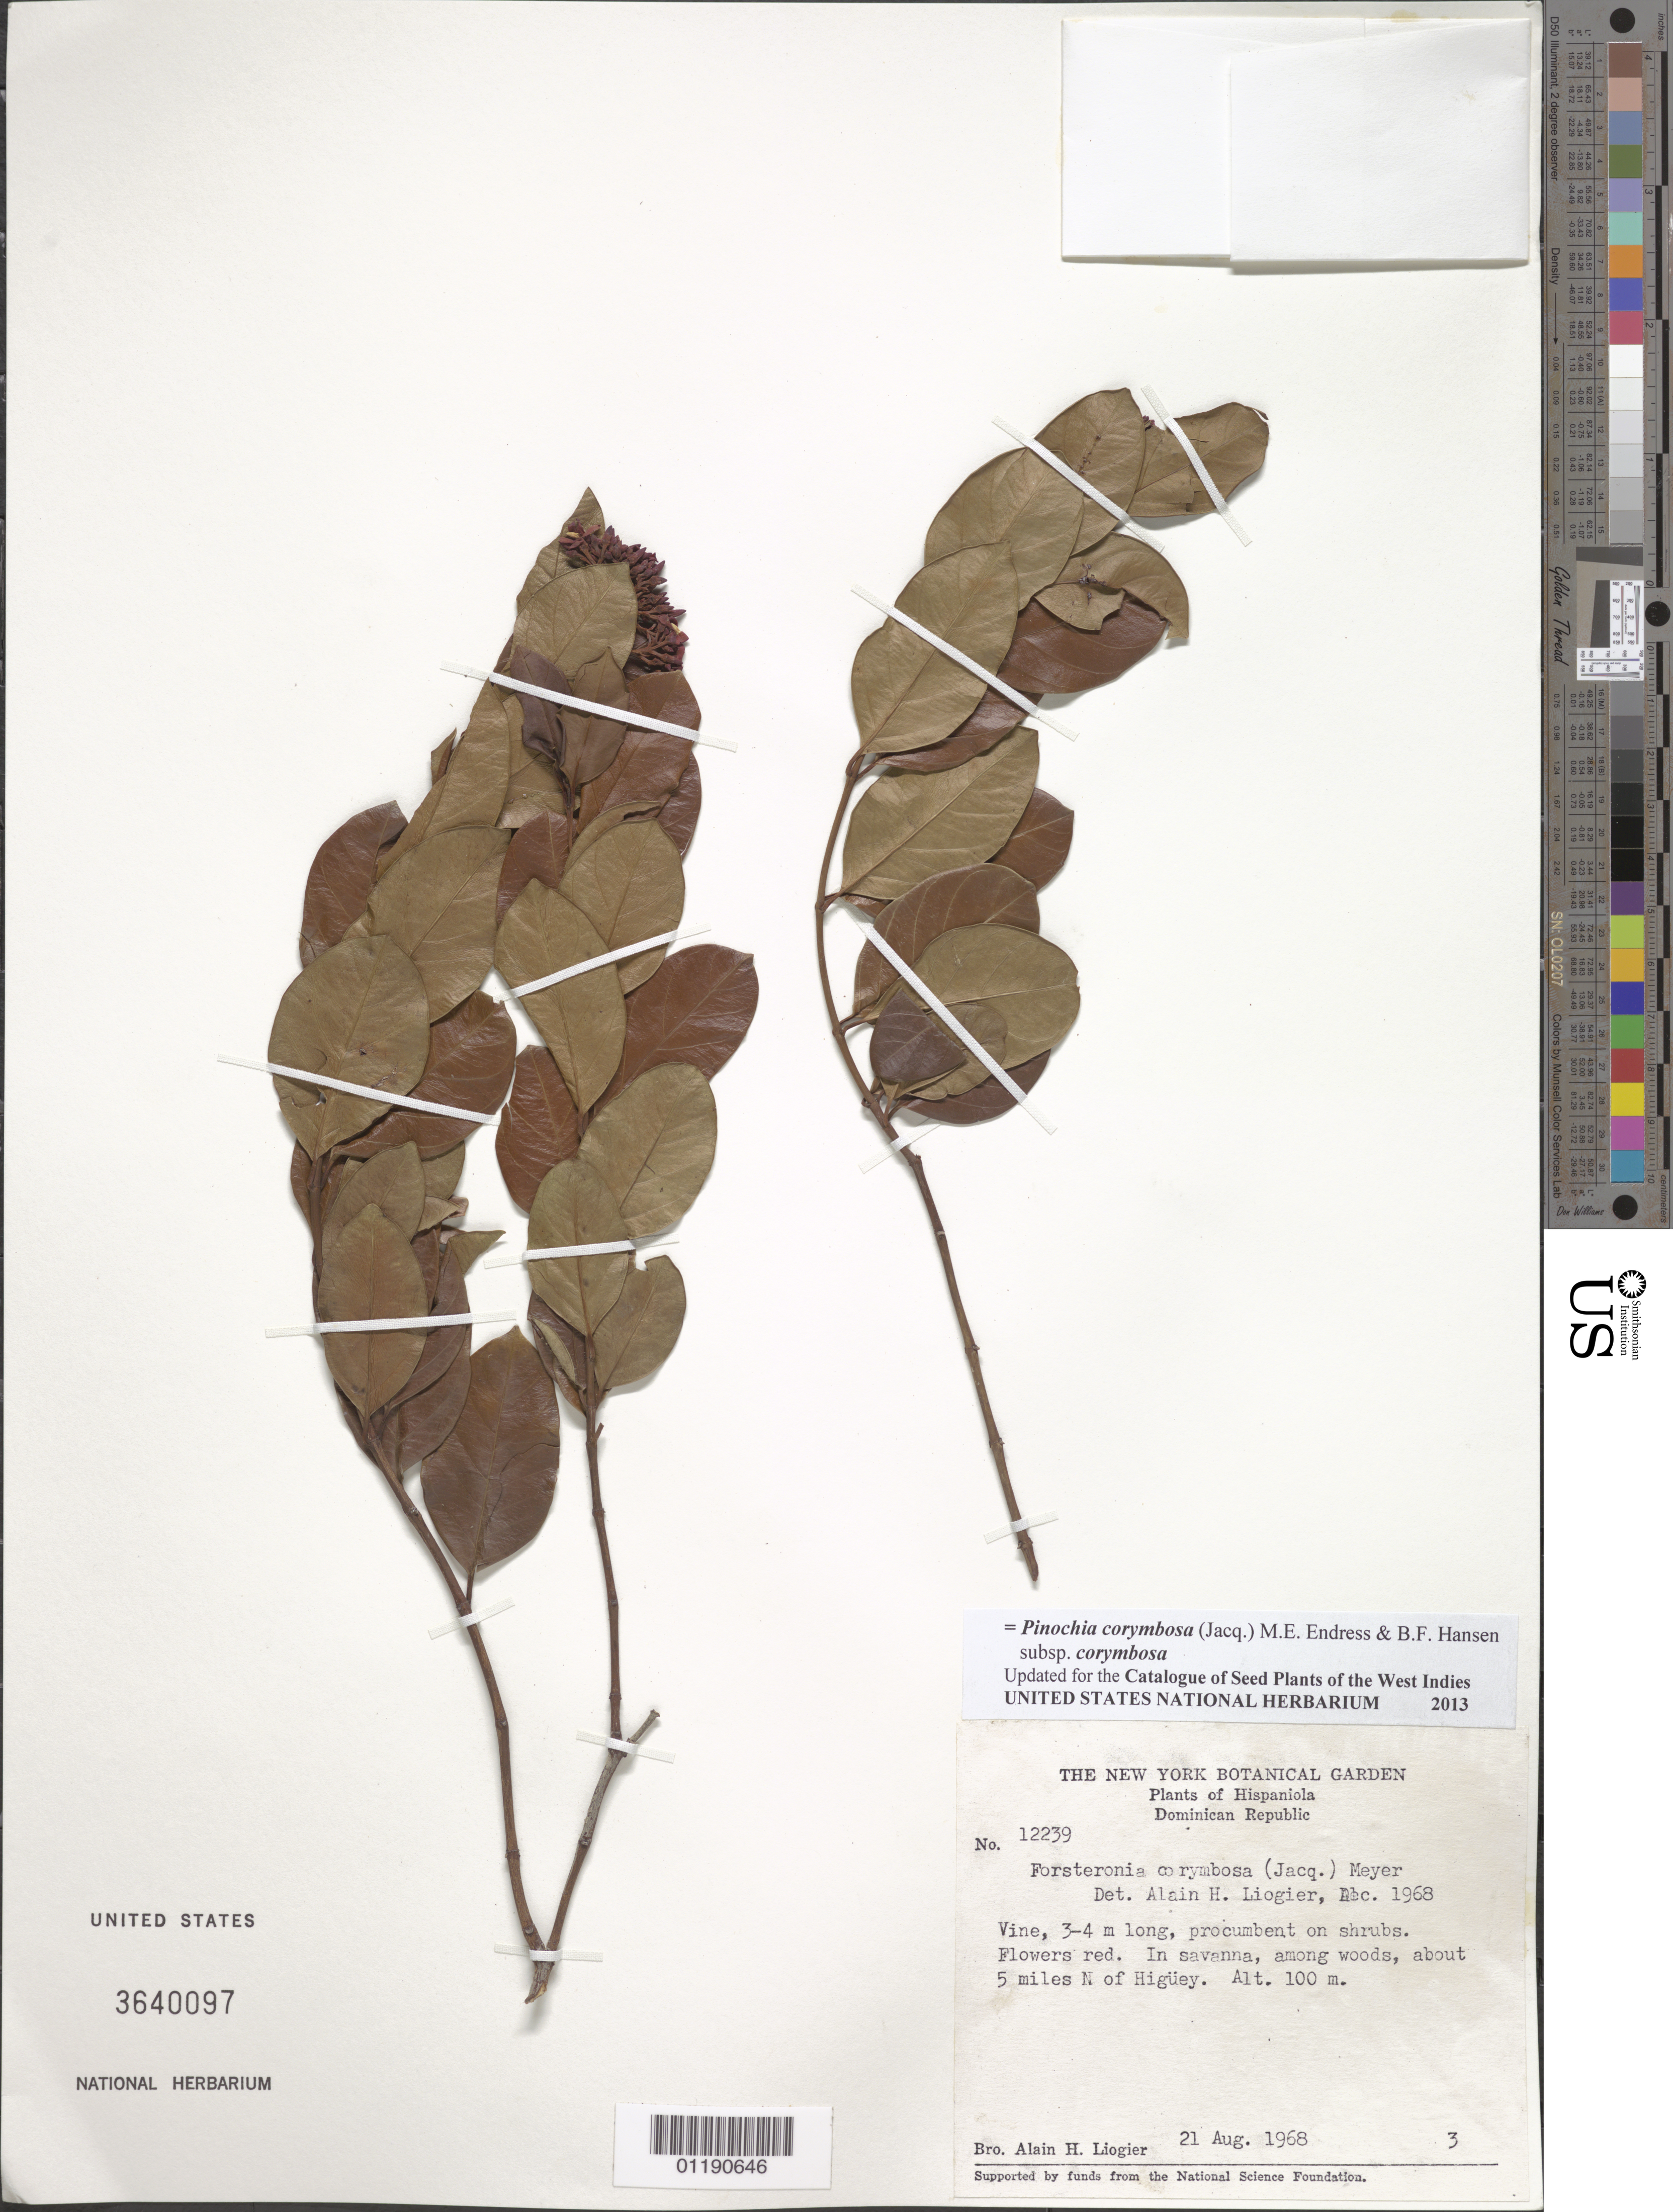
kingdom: Plantae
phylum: Tracheophyta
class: Magnoliopsida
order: Gentianales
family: Apocynaceae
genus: Pinochia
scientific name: Pinochia corymbosa subsp. corymbosa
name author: (Jacq.) M.E. Endress & B.F. Hansen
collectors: A. H. Liogier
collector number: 12239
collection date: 1968-08-21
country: Dominican Republic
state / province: La Vega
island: Hispaniola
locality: About 5 miles N of Higüey.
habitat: In savanna, among woods.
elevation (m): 100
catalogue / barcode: US 3640097